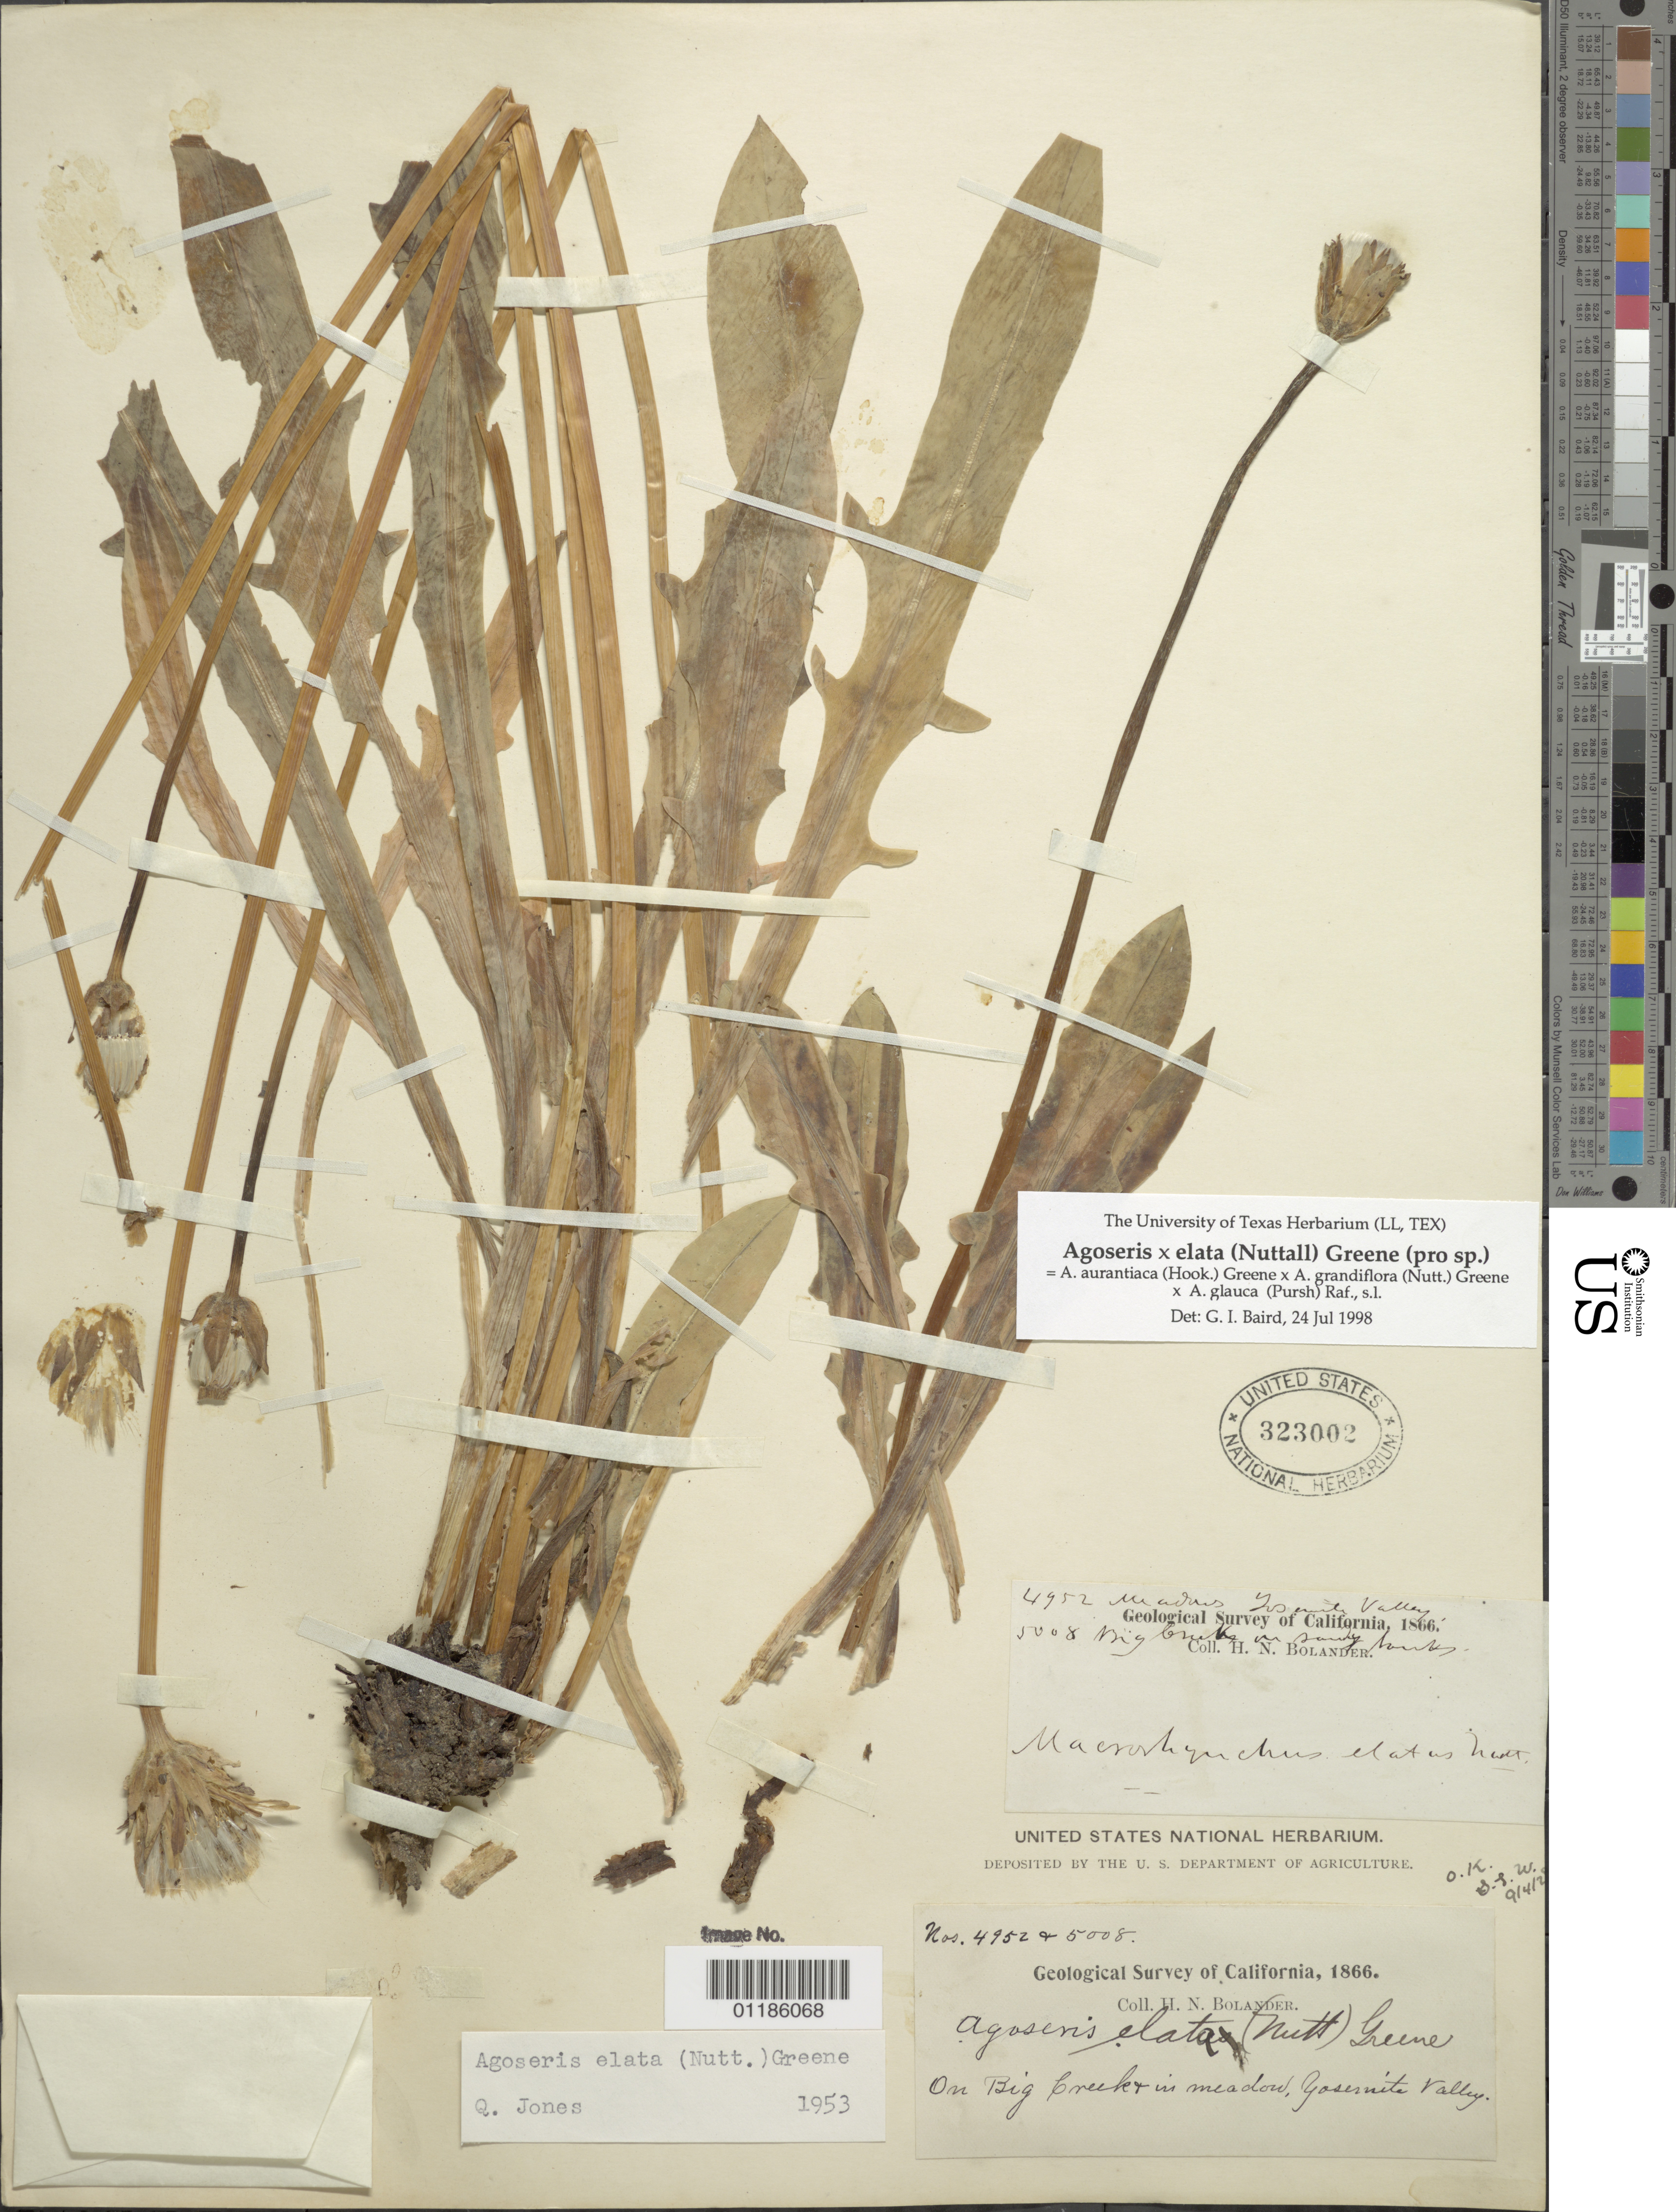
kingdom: Plantae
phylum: Tracheophyta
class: Magnoliopsida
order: Asterales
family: Asteraceae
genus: Agoseris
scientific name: Agoseris elata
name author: Greene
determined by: Baird, G. I.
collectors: H. Bolander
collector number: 4952 + 5008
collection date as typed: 1866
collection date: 1866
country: United States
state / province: California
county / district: Mariposa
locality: on Big Creek in meadow, Yosemite Valley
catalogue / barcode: US 323002